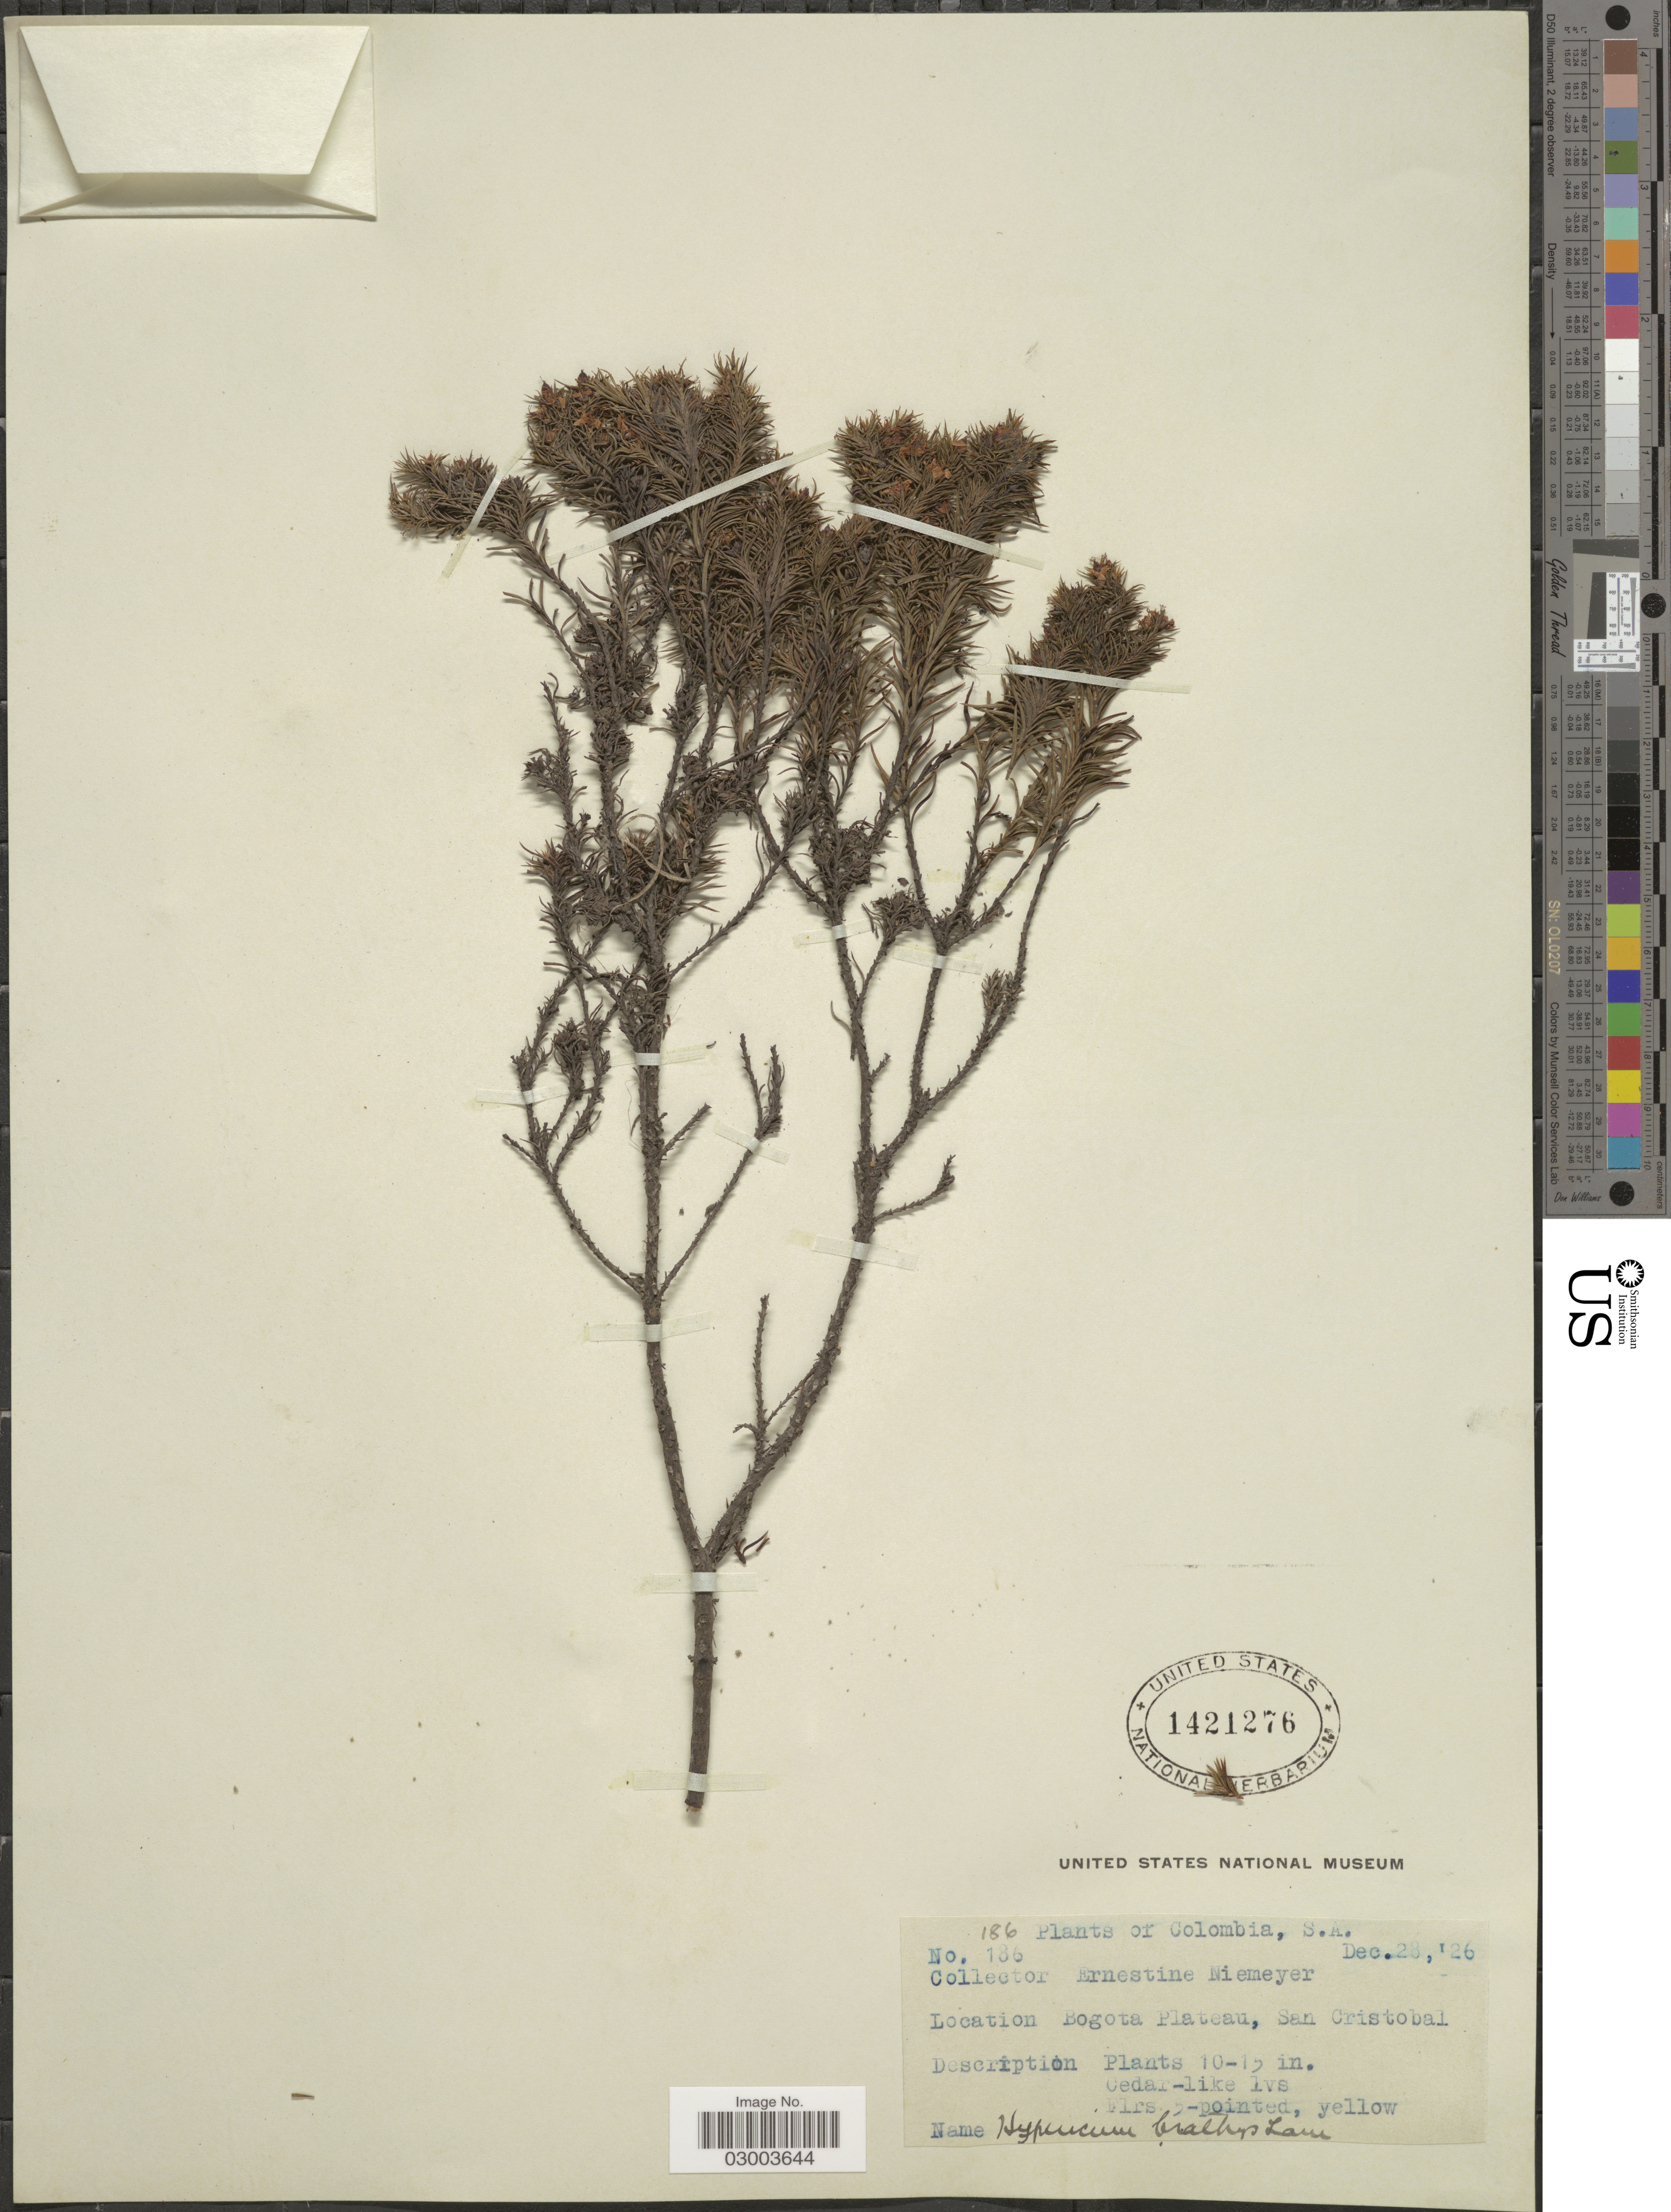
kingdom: Plantae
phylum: Tracheophyta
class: Magnoliopsida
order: Malpighiales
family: Hypericaceae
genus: Hypericum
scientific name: Hypericum juniperinum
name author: Kunth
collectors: E. H. Niemeyer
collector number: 186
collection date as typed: Transcribed d/m/y: 28/12/26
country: Colombia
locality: Bogota Plateau, San Cristobal.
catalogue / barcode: US 1421276